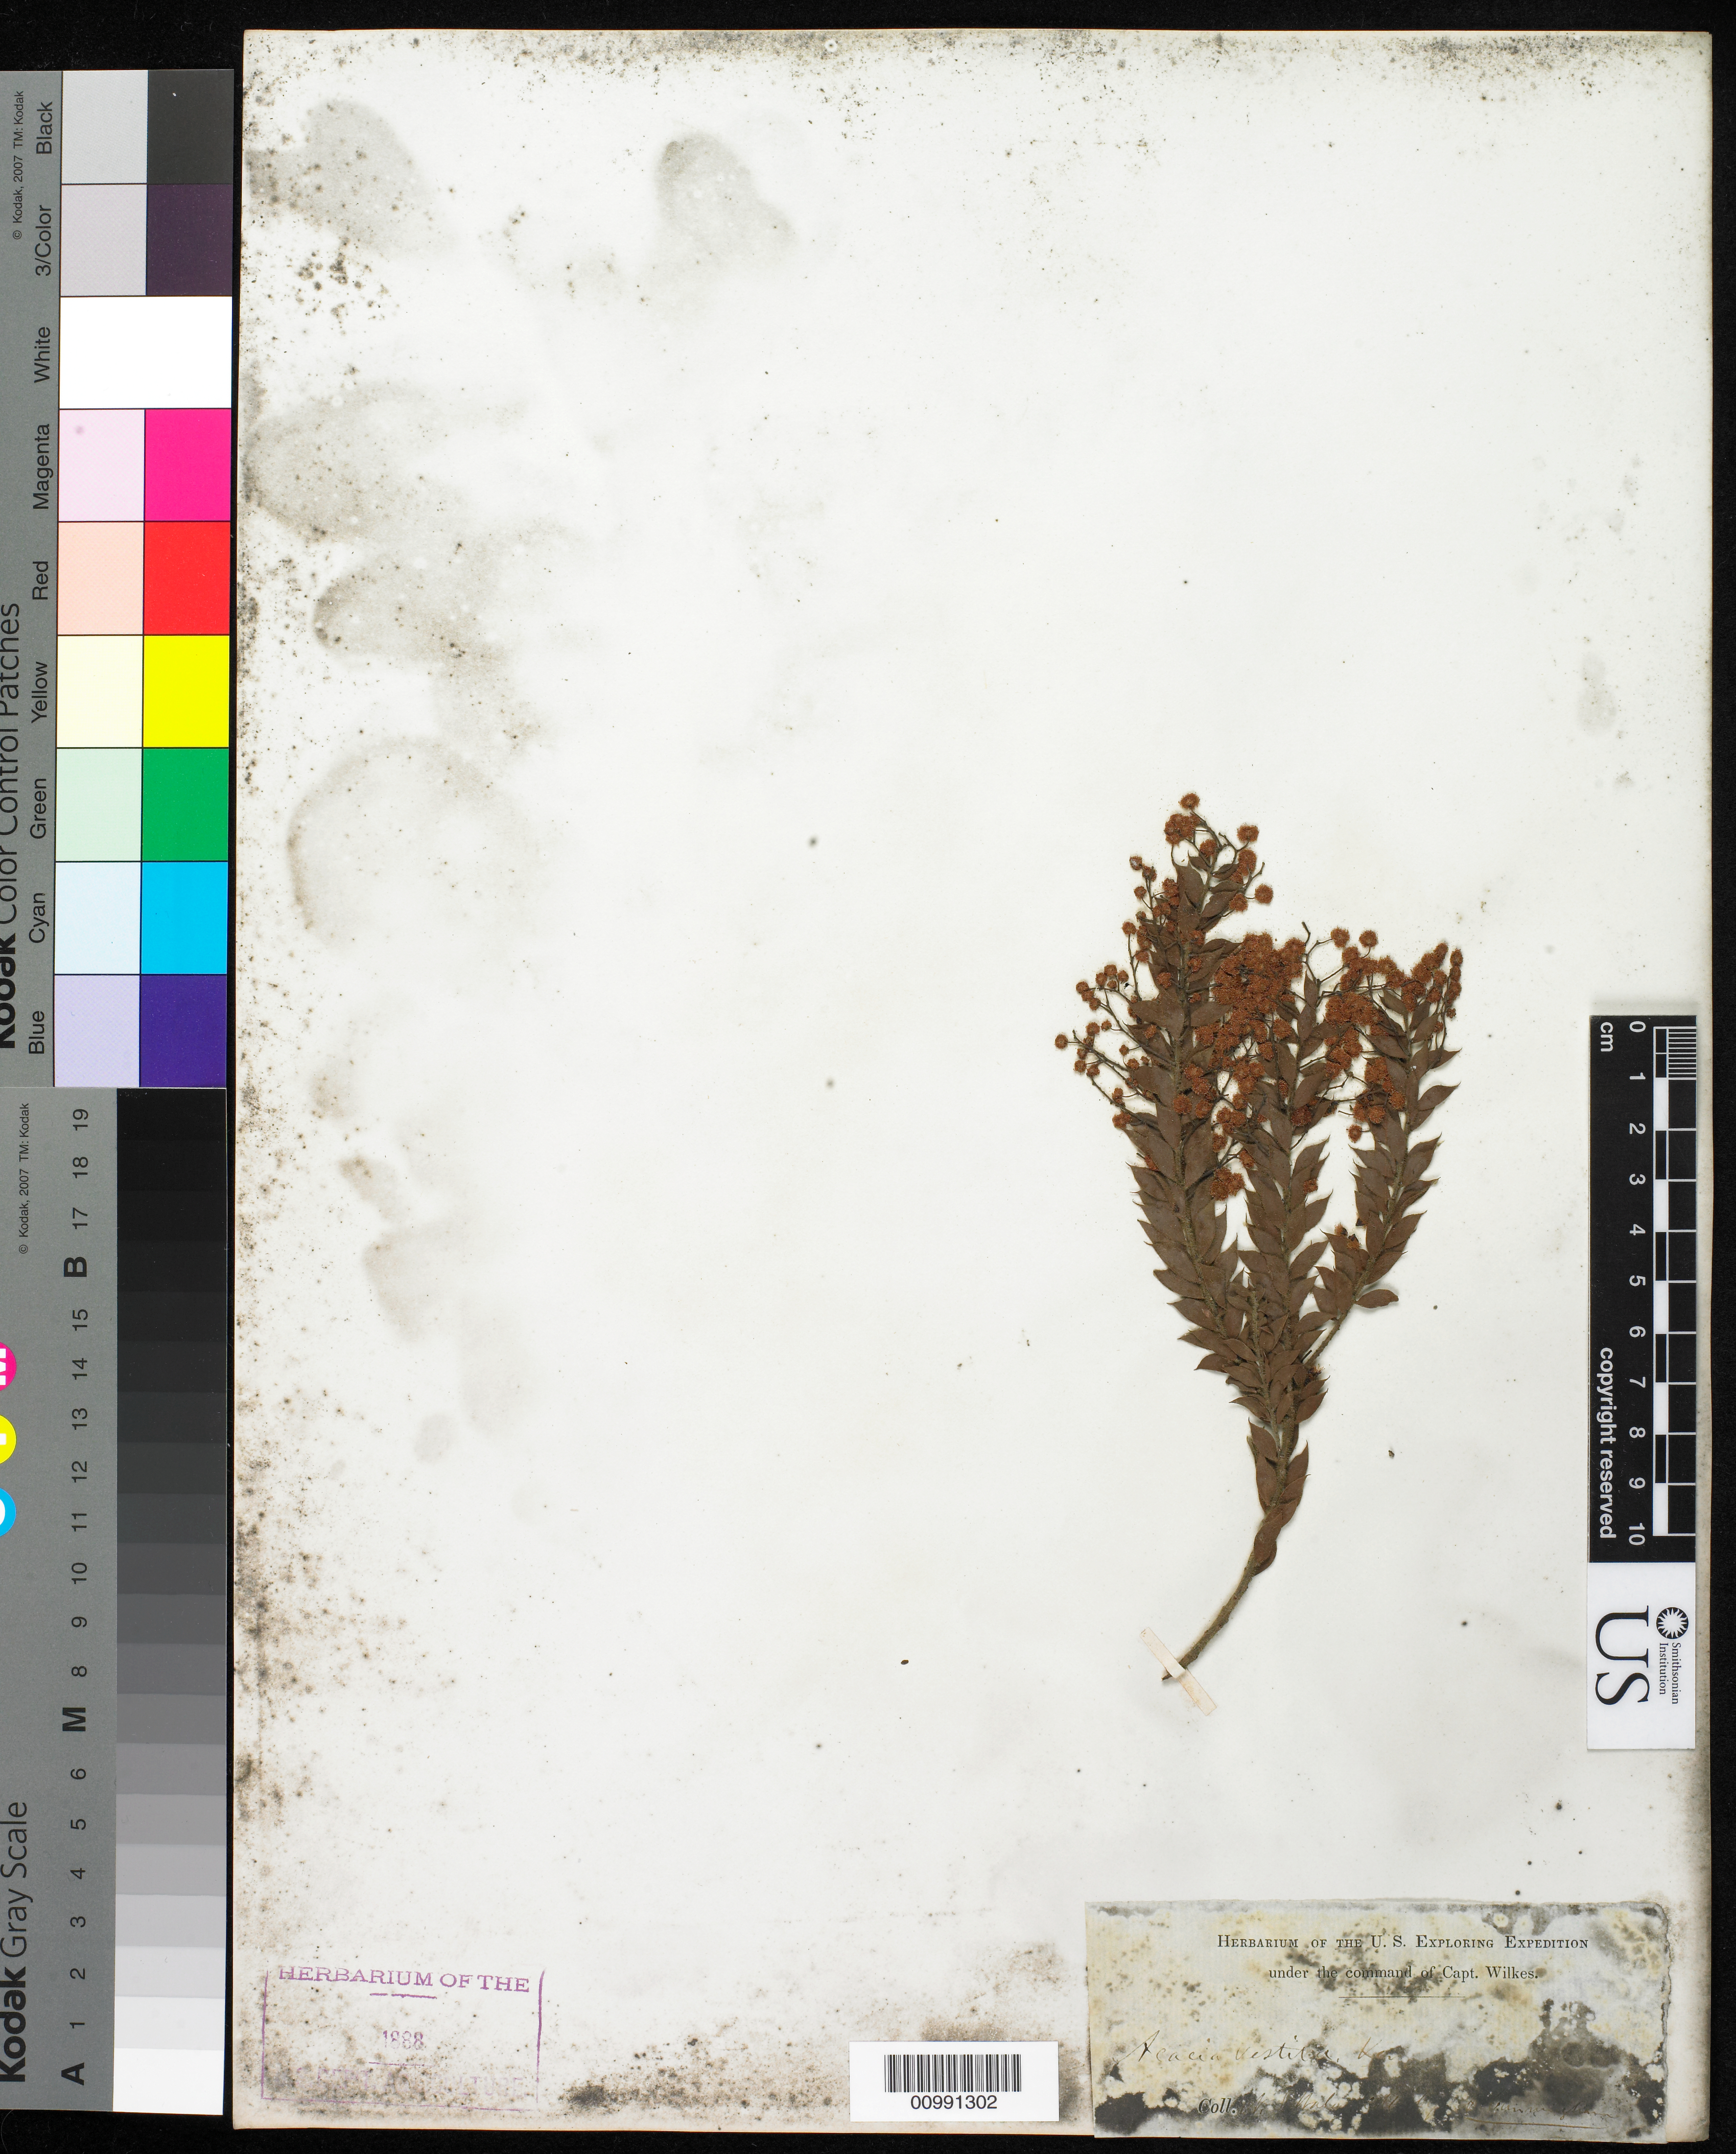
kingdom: Plantae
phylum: Tracheophyta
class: Magnoliopsida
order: Fabales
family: Fabaceae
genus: Acacia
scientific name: Acacia vestita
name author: Ker Gawl.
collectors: Wilkes Explor. Exped.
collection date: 1838/1842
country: Australia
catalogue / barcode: US 98516